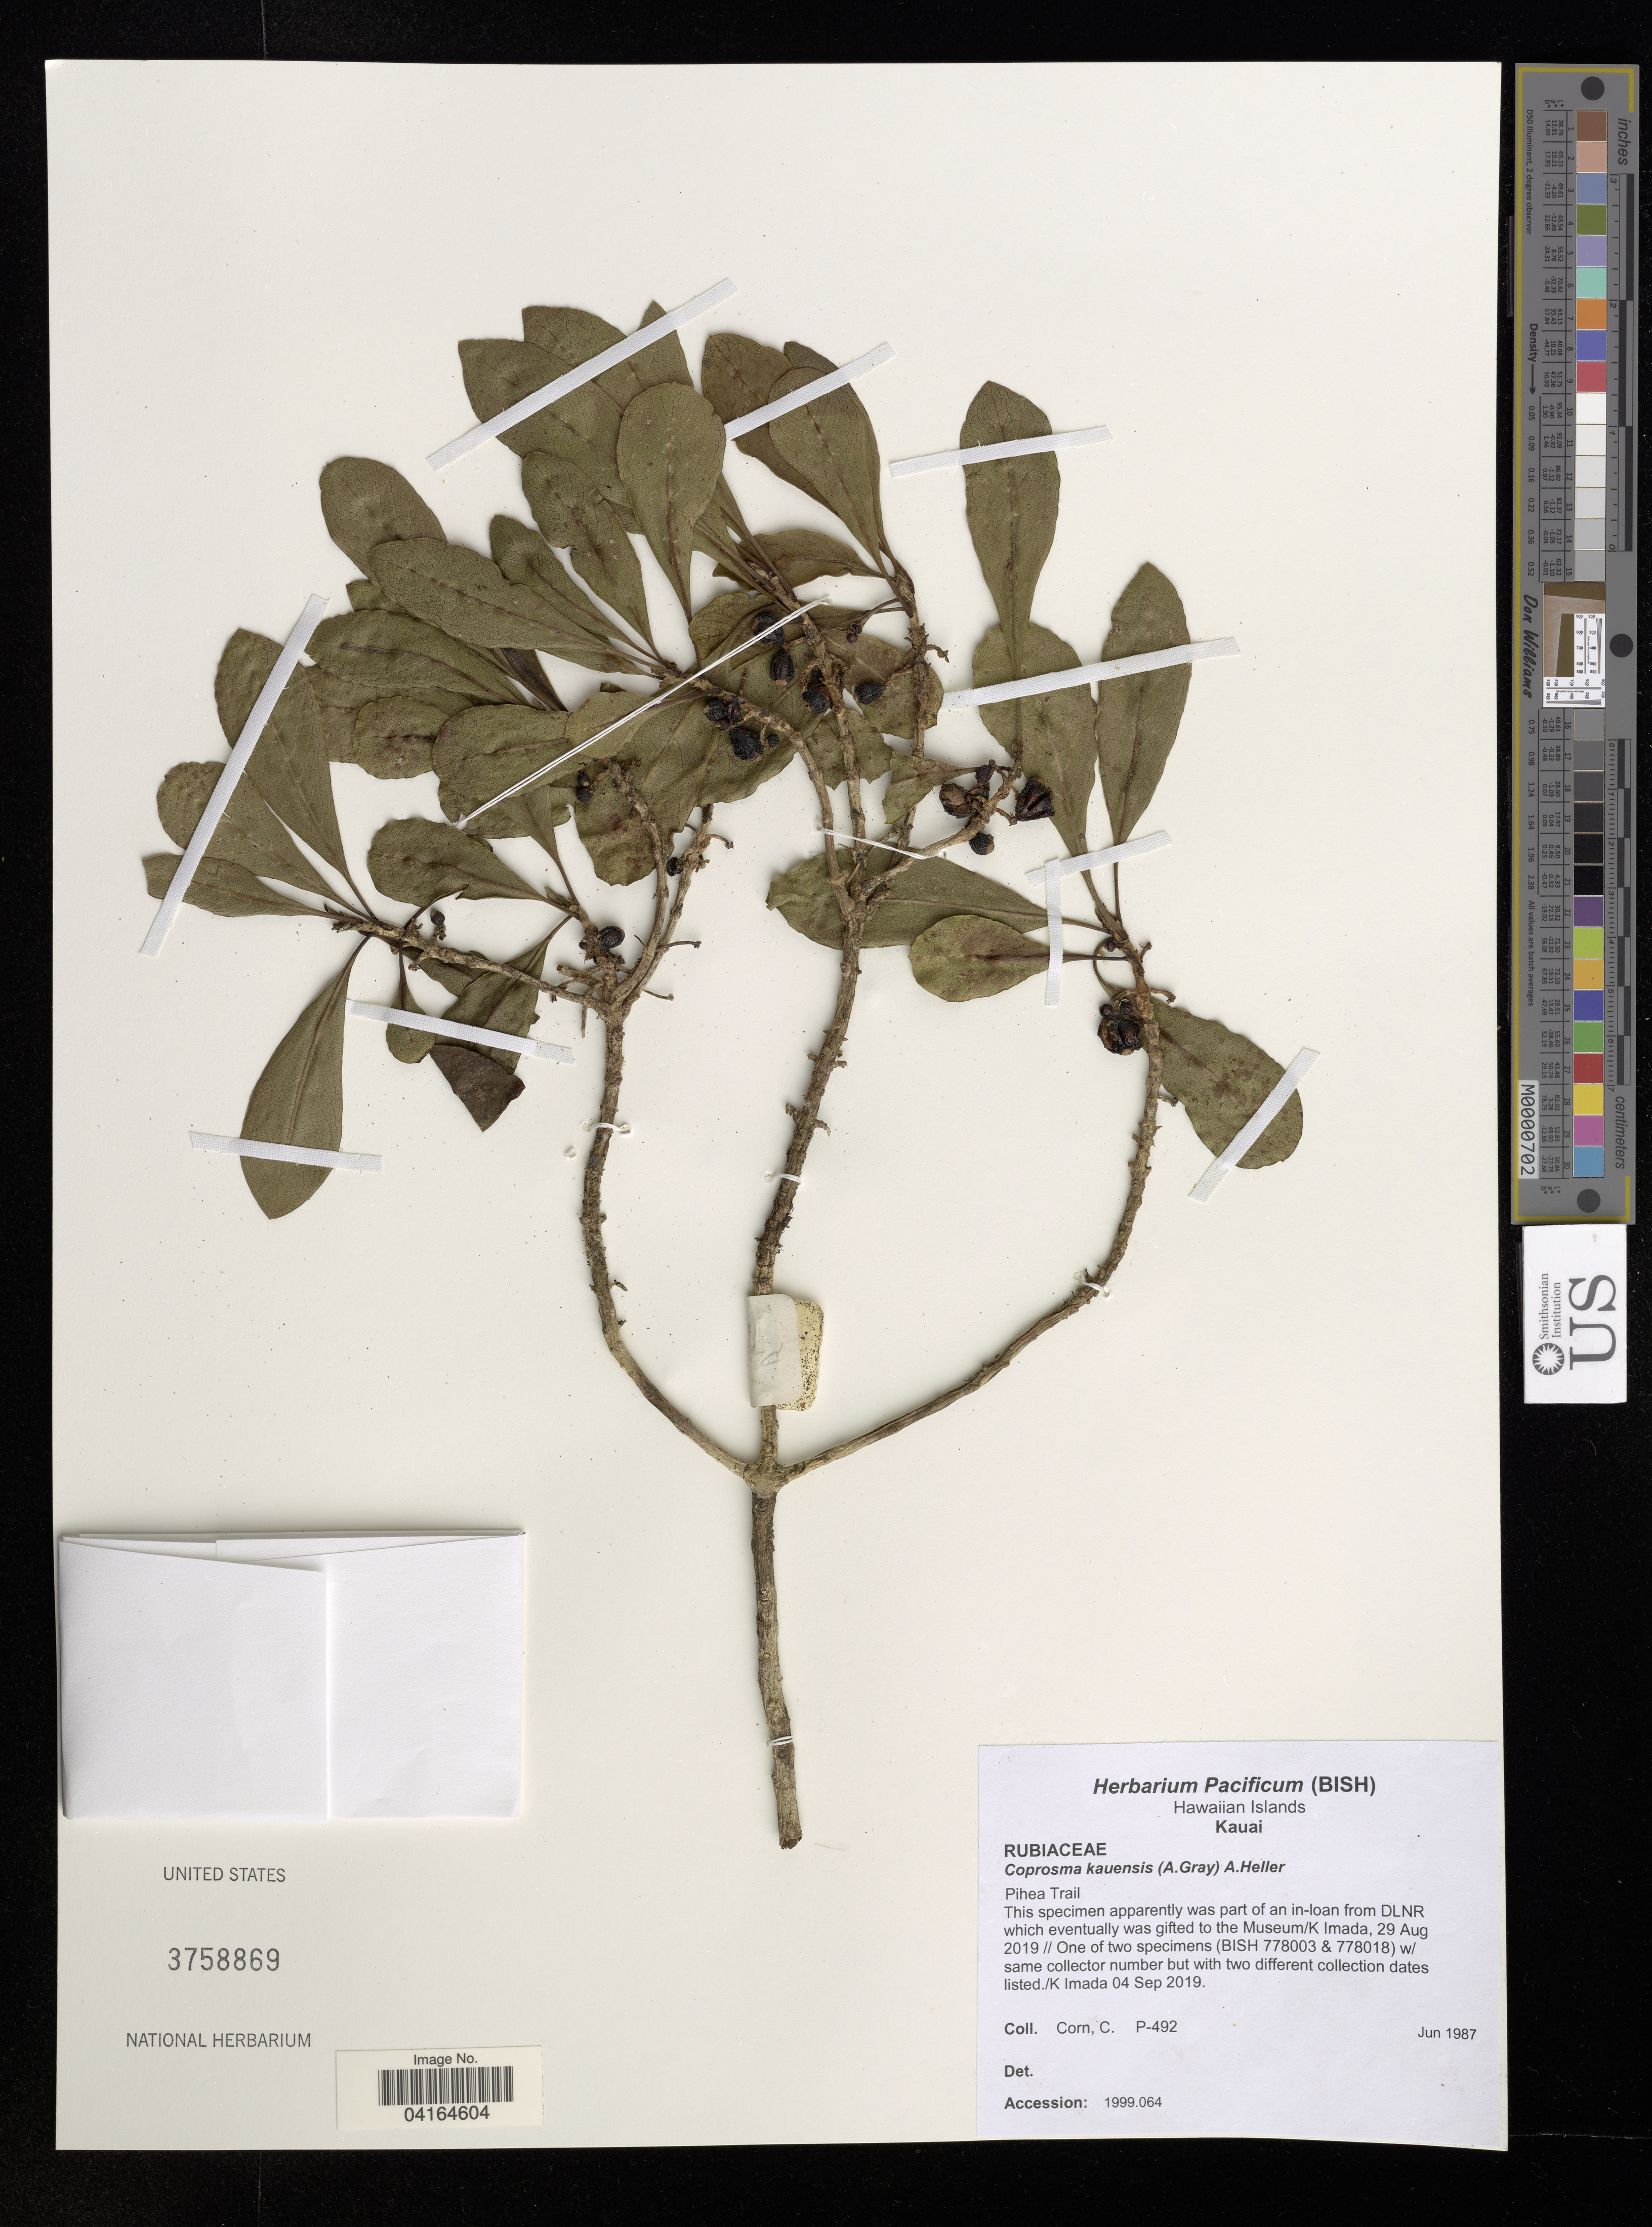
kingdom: Plantae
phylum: Tracheophyta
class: Magnoliopsida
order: Gentianales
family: Rubiaceae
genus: Coprosma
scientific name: Coprosma kauensis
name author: A. Heller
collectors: C. Corn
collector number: P-492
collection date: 1987-06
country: United States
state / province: Hawaii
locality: Hawaiian Islands. Kauai. Pihea Trail.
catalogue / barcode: US 3758869